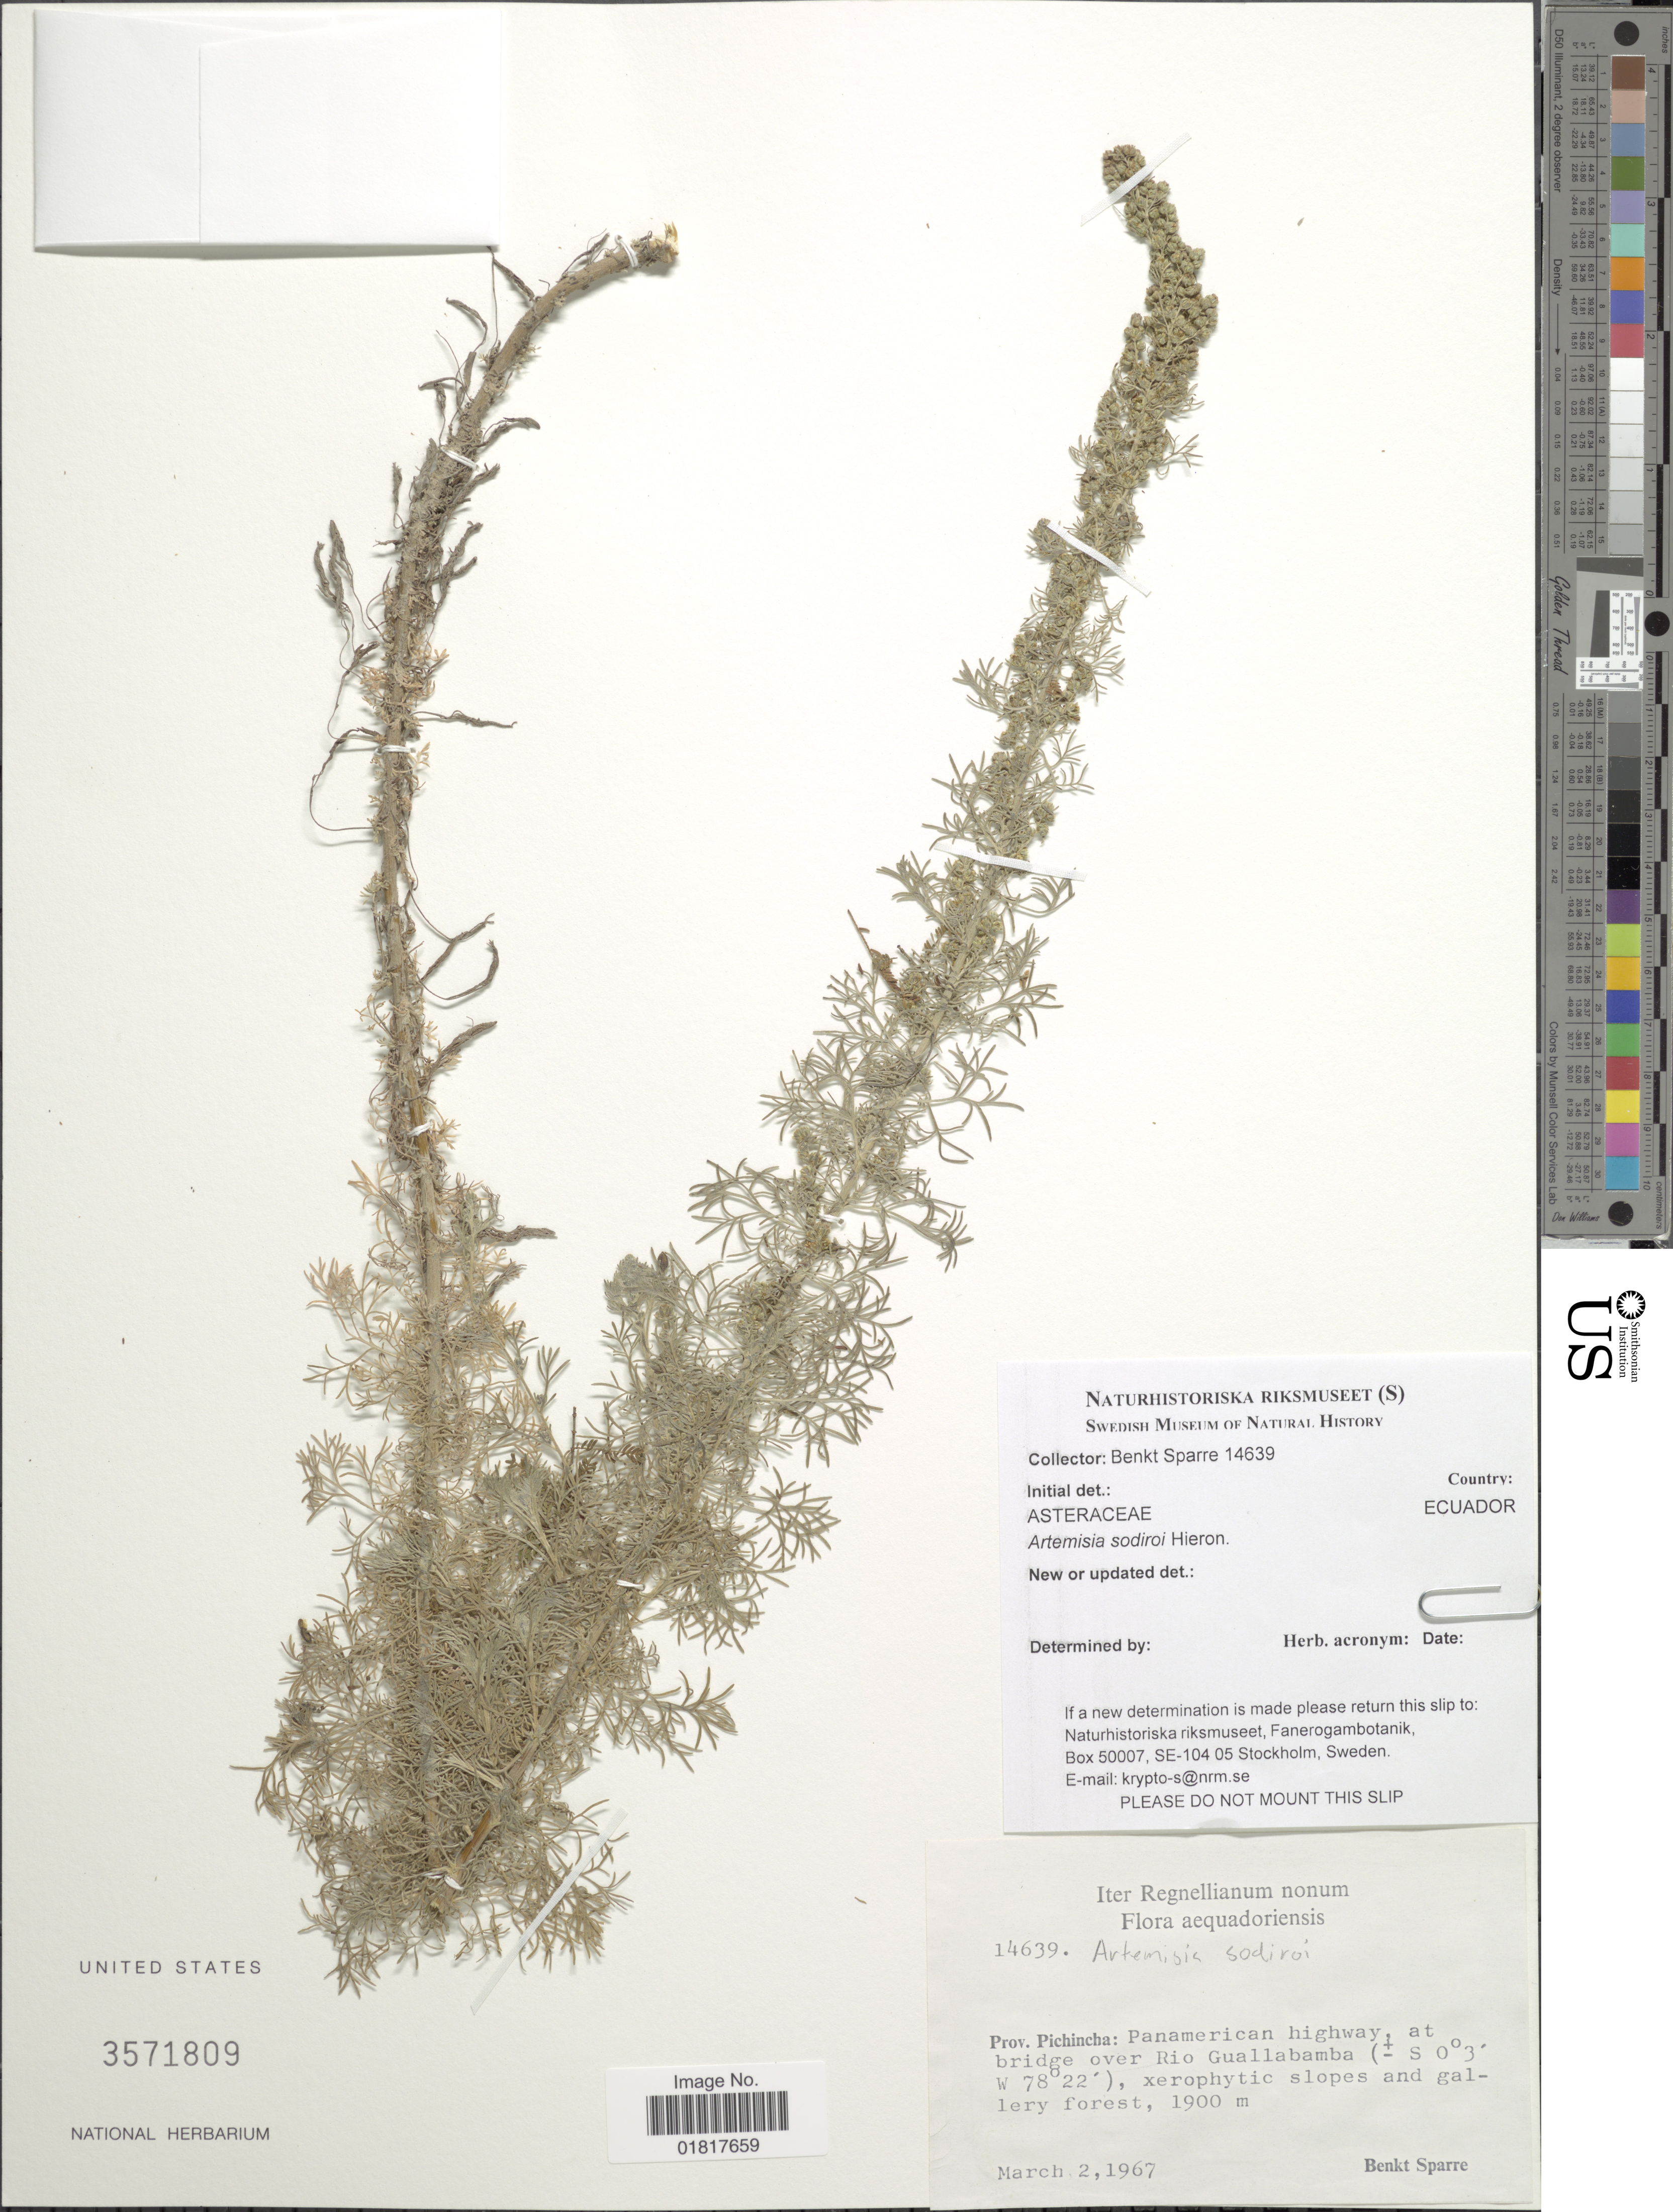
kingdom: Plantae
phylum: Tracheophyta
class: Magnoliopsida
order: Asterales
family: Asteraceae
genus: Artemisia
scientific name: Artemisia sodiroi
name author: Hieron.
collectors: B. Sparre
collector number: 14639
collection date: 1967-03-02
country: Ecuador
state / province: Pichincha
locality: Panamerican highway at bridge over Rio Guallabamba, xerophytic slopes and gallery forest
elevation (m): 1900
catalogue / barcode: US 3571809